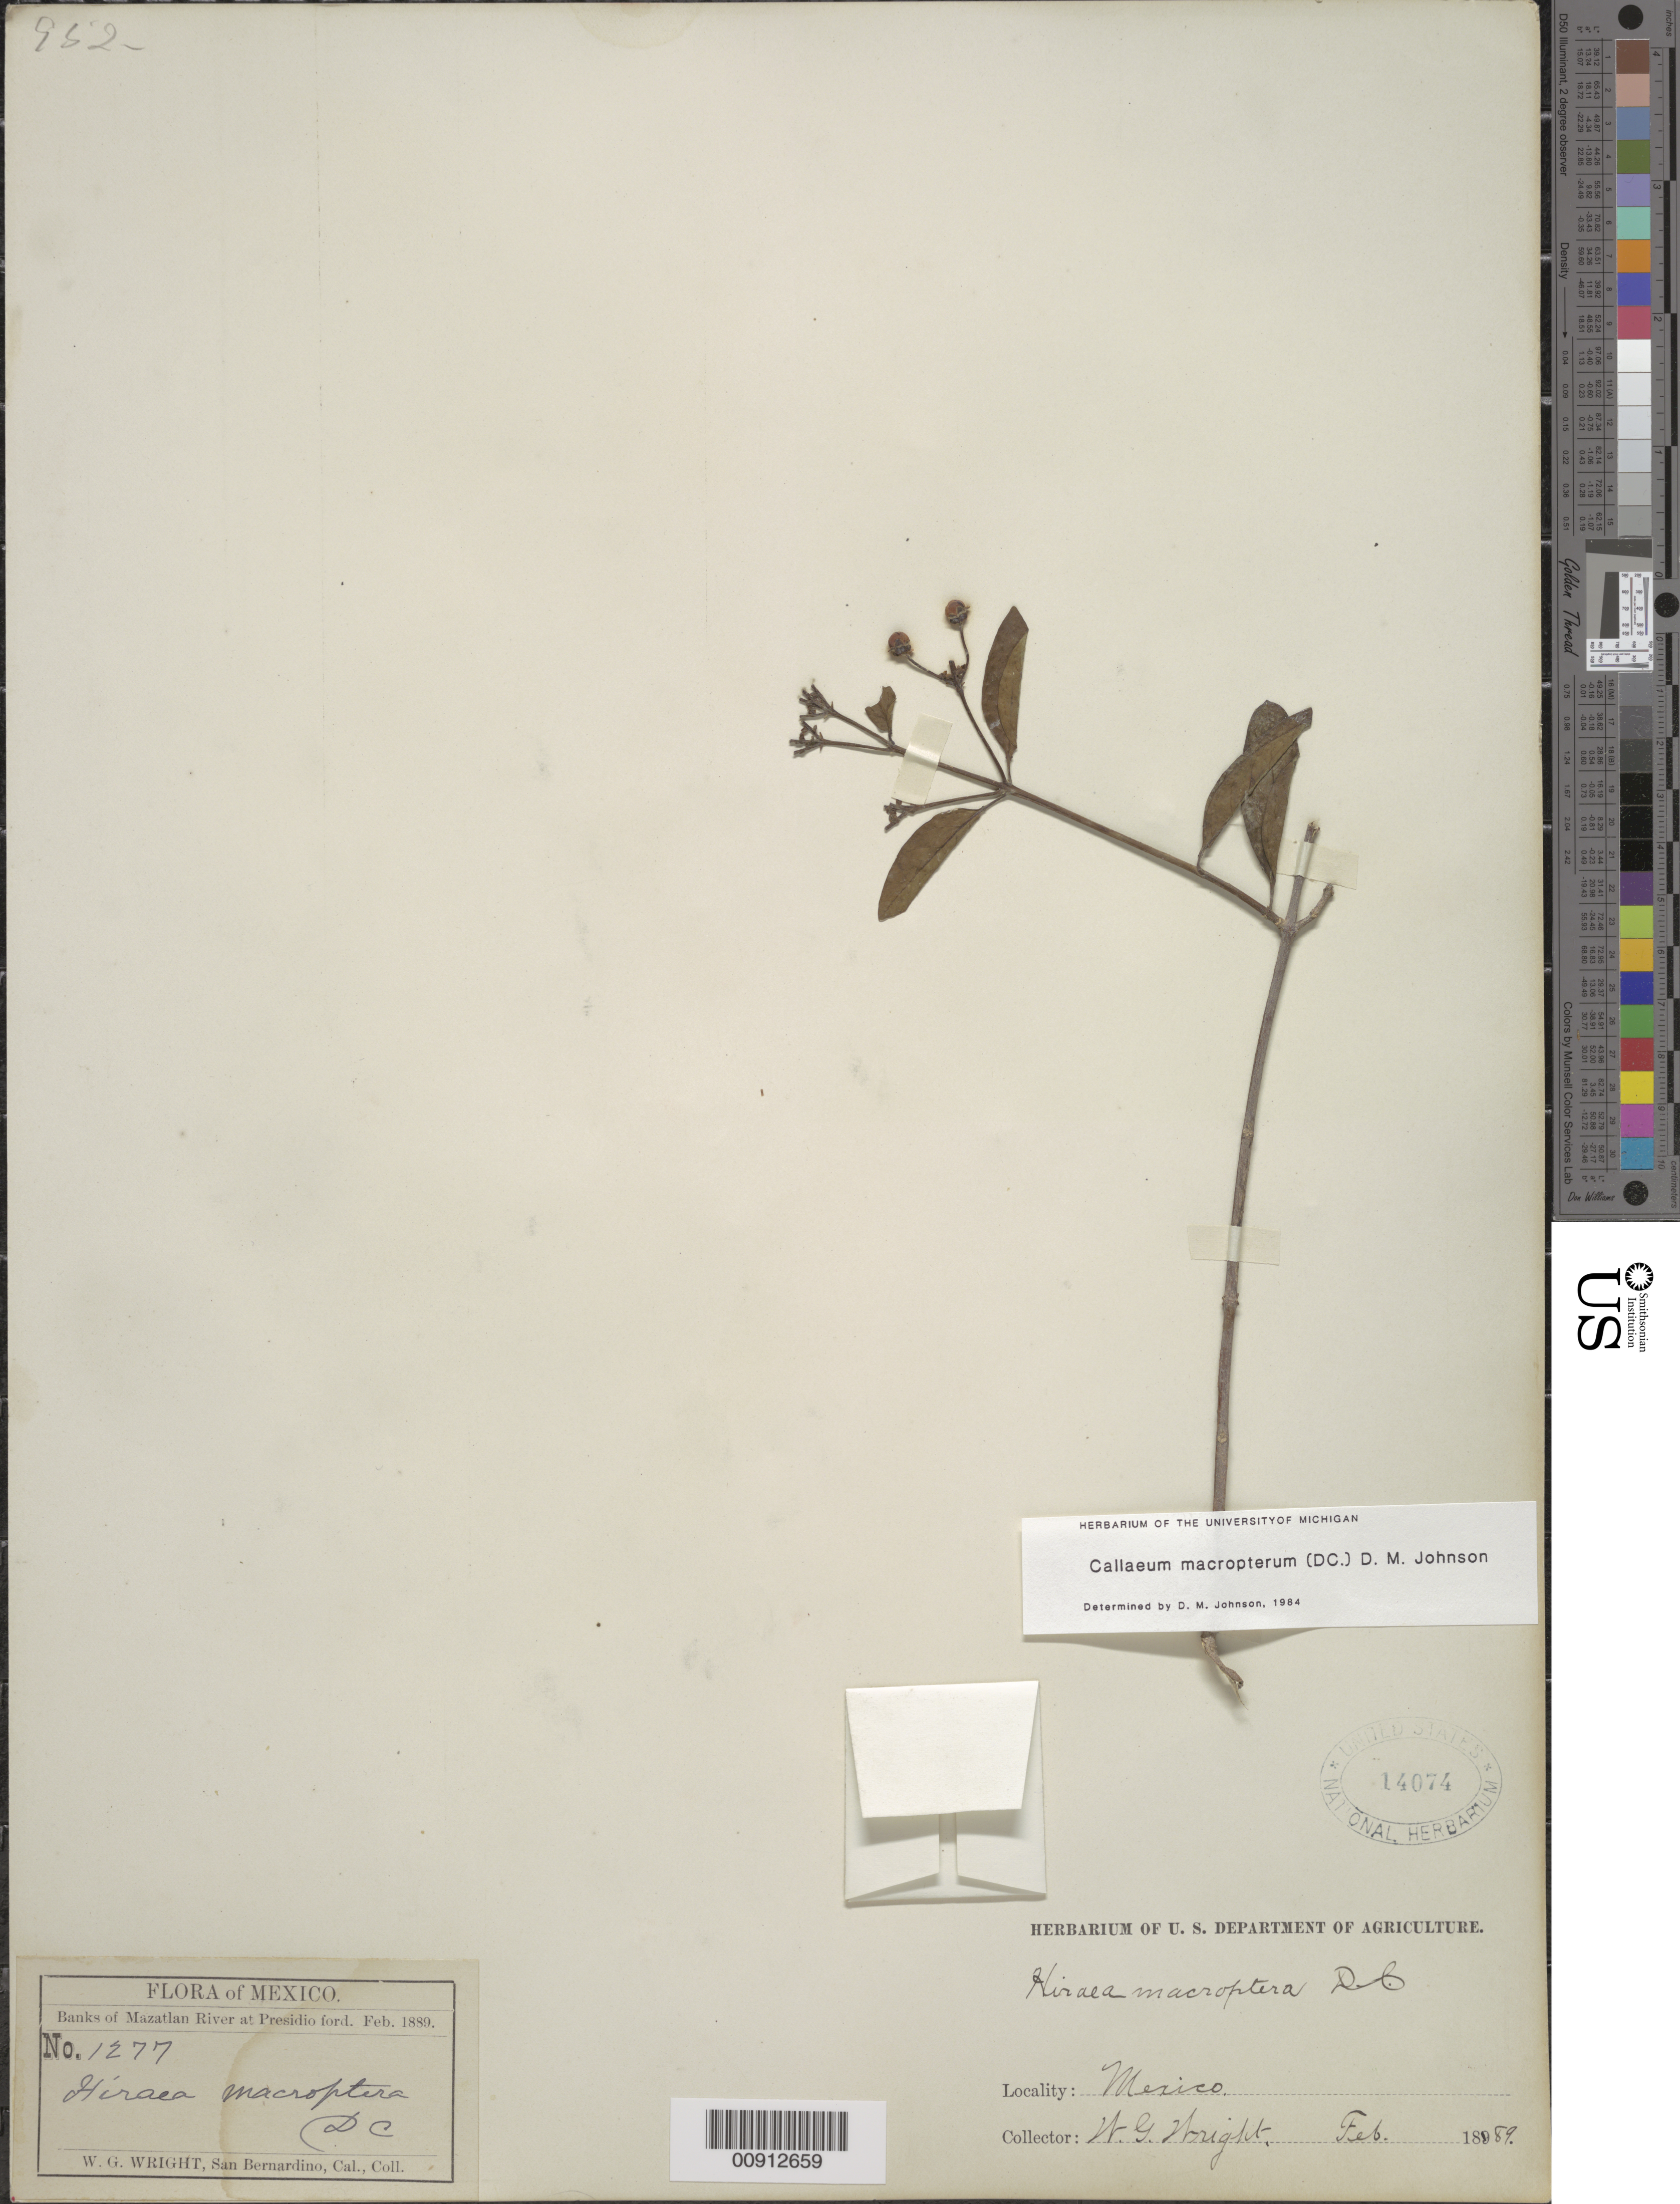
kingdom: Plantae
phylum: Tracheophyta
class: Magnoliopsida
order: Malpighiales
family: Malpighiaceae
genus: Callaeum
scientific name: Callaeum macropterum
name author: (Moc. & Sessé ex DC.) D.M. Johnson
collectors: W. G. Wright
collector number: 1277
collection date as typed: Feb 1889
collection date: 1889-02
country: Mexico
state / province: Sinaloa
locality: Banks of Mazatlan River at Presidio ford.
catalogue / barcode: US 14074